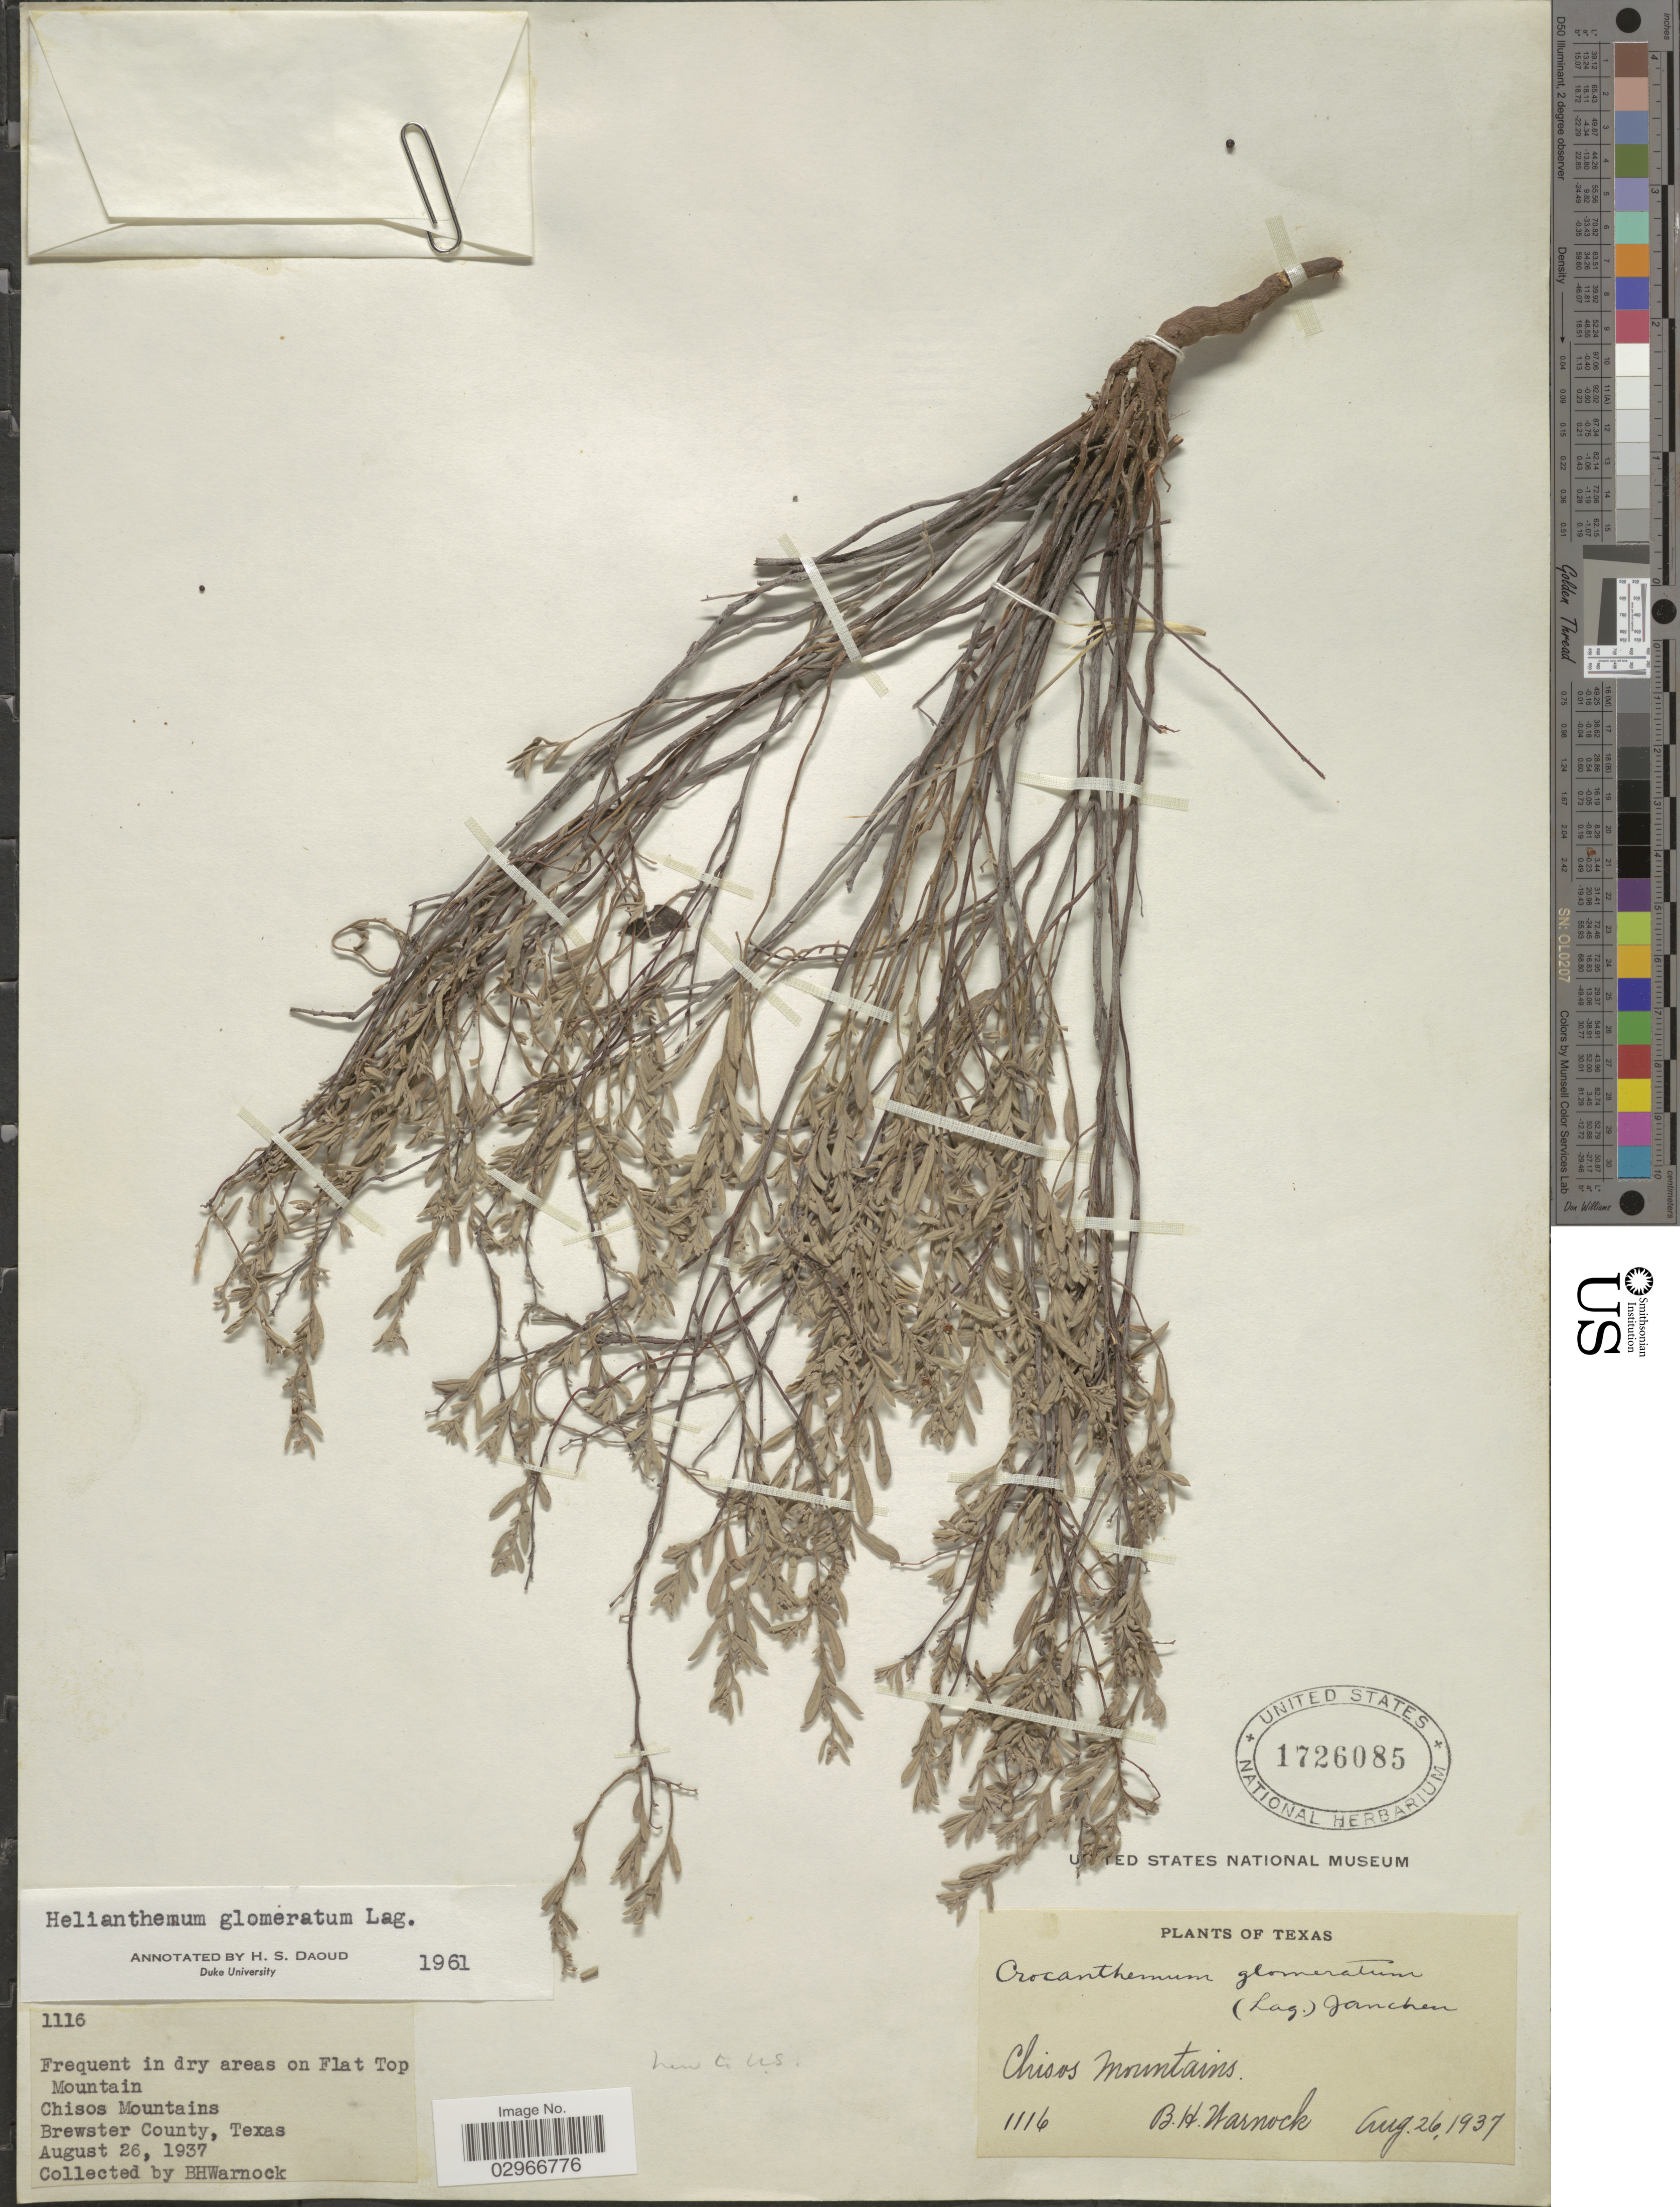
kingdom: Plantae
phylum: Tracheophyta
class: Magnoliopsida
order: Malvales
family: Cistaceae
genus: Helianthemum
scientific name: Helianthemum glomeratum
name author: (Lag.) Lag. ex Dunal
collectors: B. H. Warnock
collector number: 1116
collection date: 1937-08-26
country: United States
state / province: Texas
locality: Chisos Mountains, Brewster County.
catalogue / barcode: US 1726085